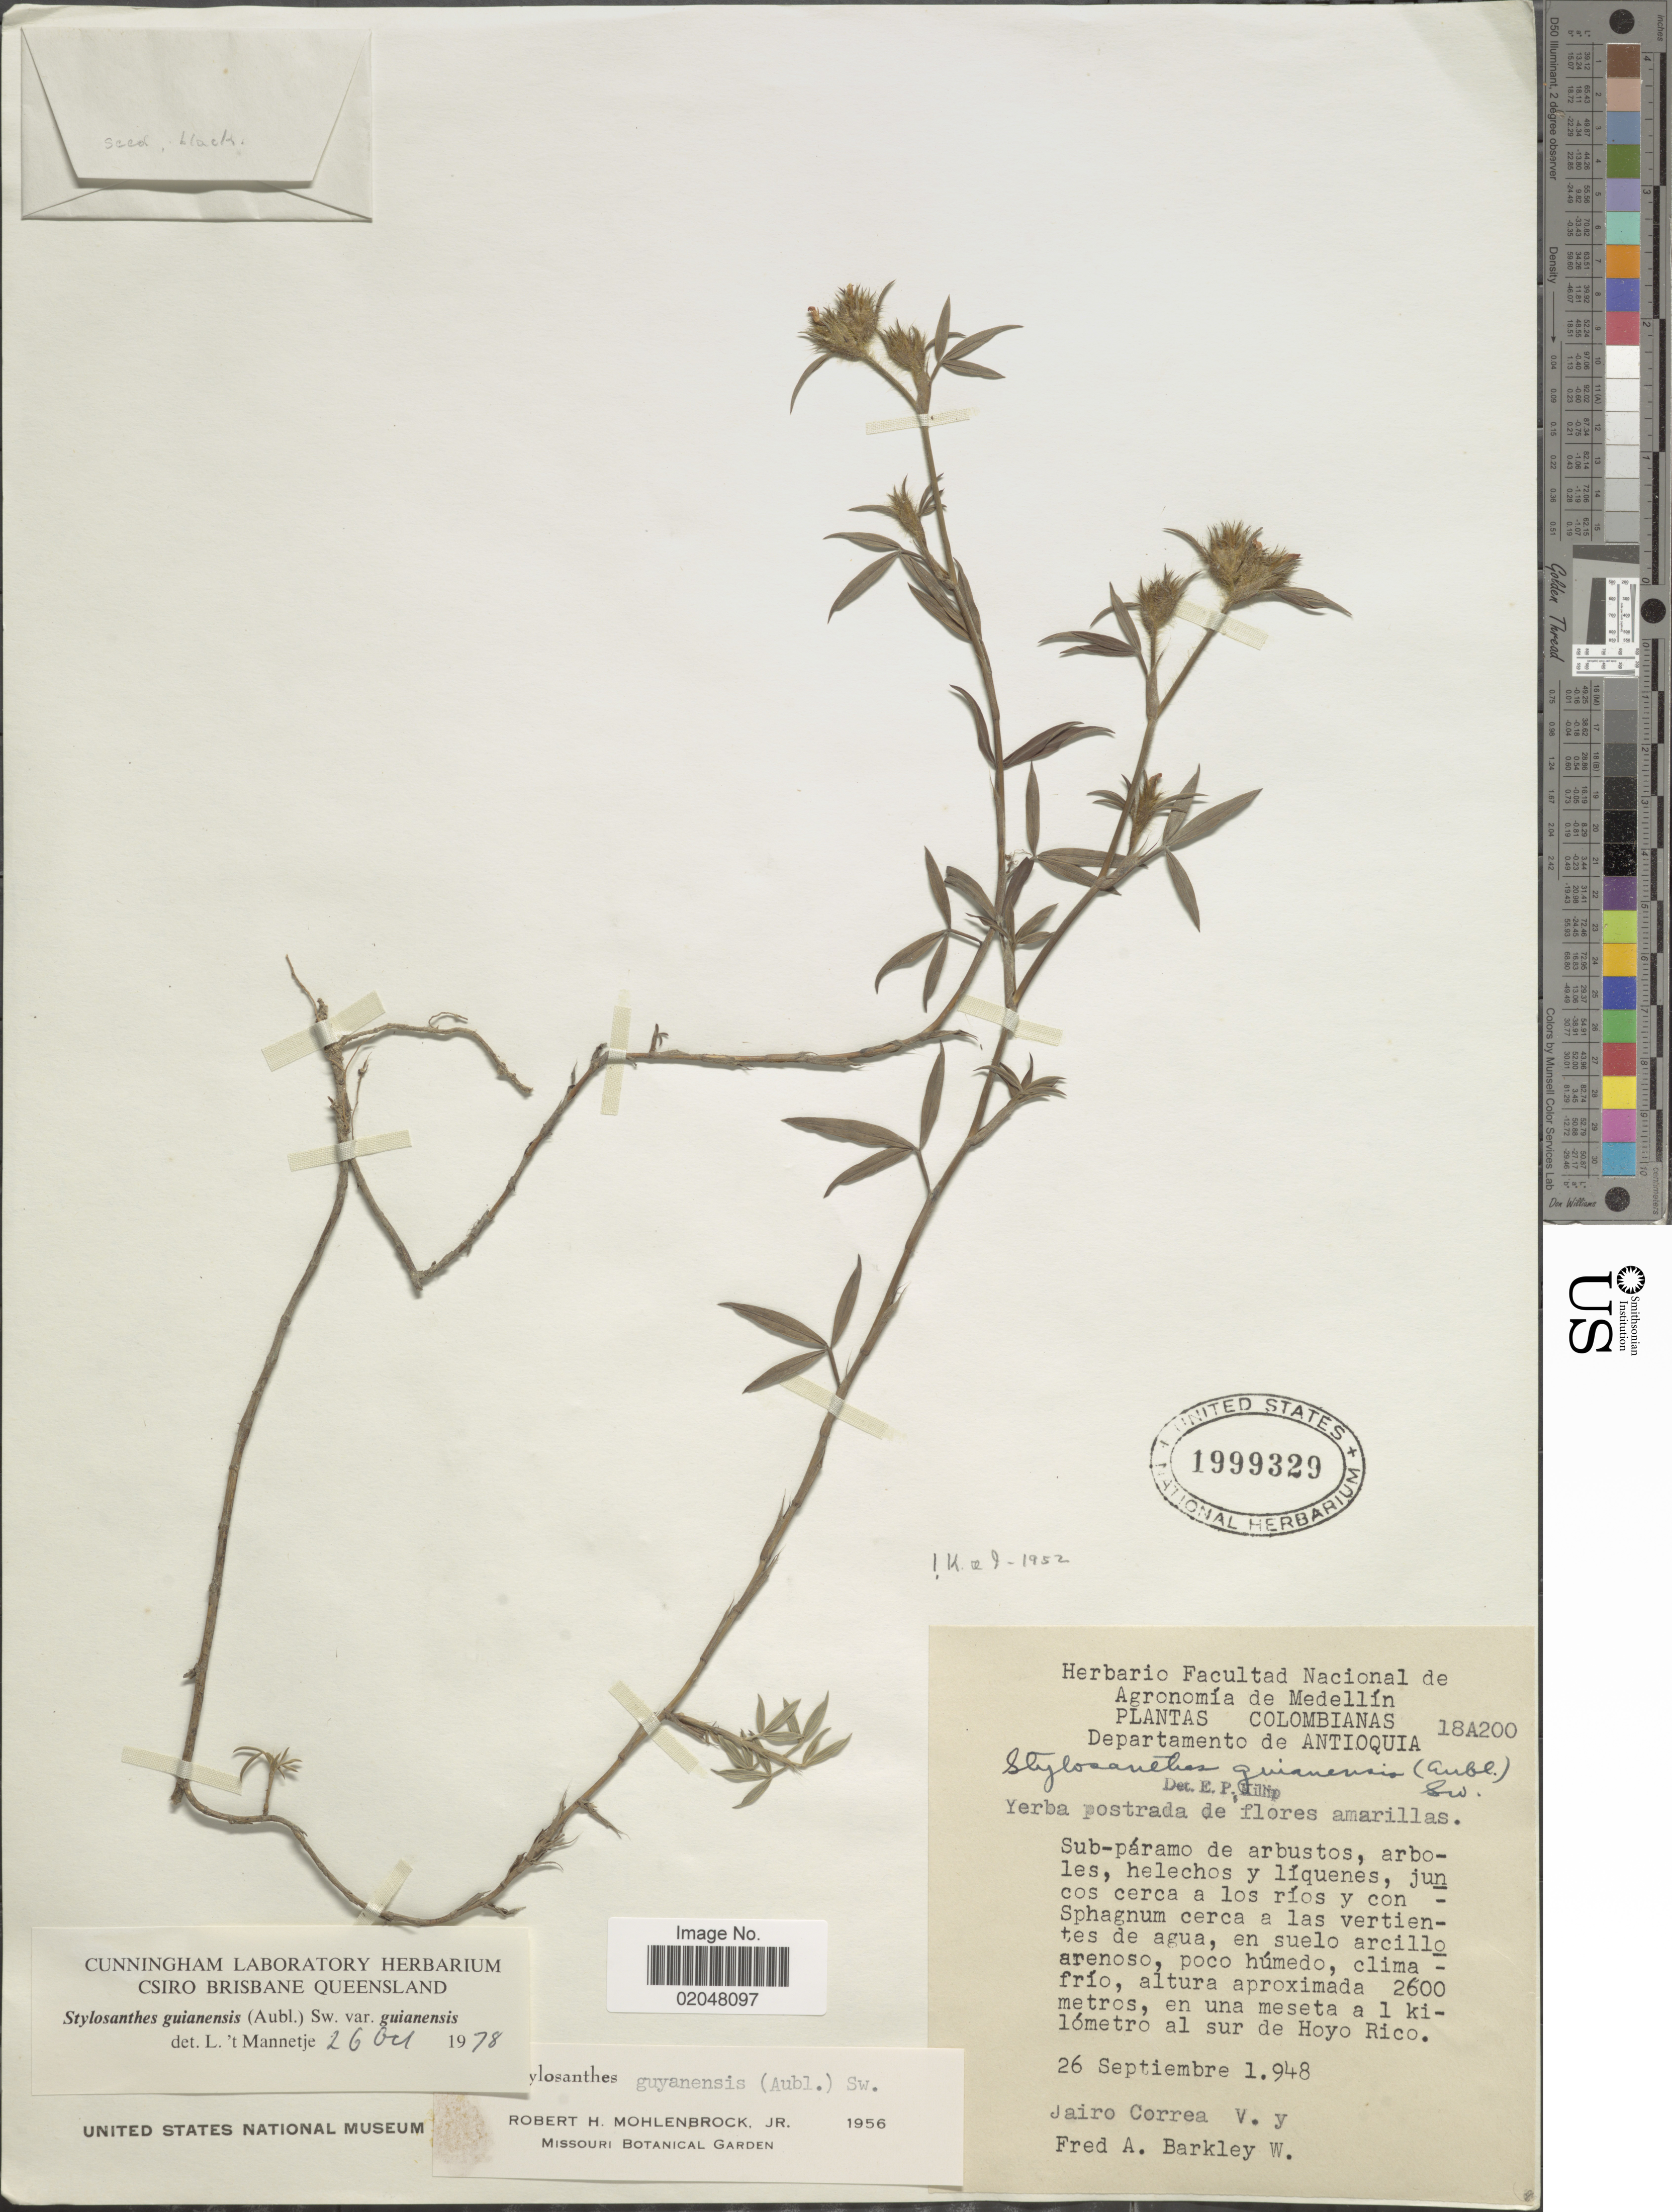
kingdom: Plantae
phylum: Tracheophyta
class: Magnoliopsida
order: Fabales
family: Fabaceae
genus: Stylosanthes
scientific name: Stylosanthes guianensis var. guianensis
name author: (Aubl.) Sw.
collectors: J. Correa & F. A. Barkley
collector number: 18A200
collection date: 1948-09-26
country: Colombia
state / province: Antioquia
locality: En una meseta a 1 kilometro al sur de Hoyo Rico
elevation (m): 2600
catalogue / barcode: US 1999329